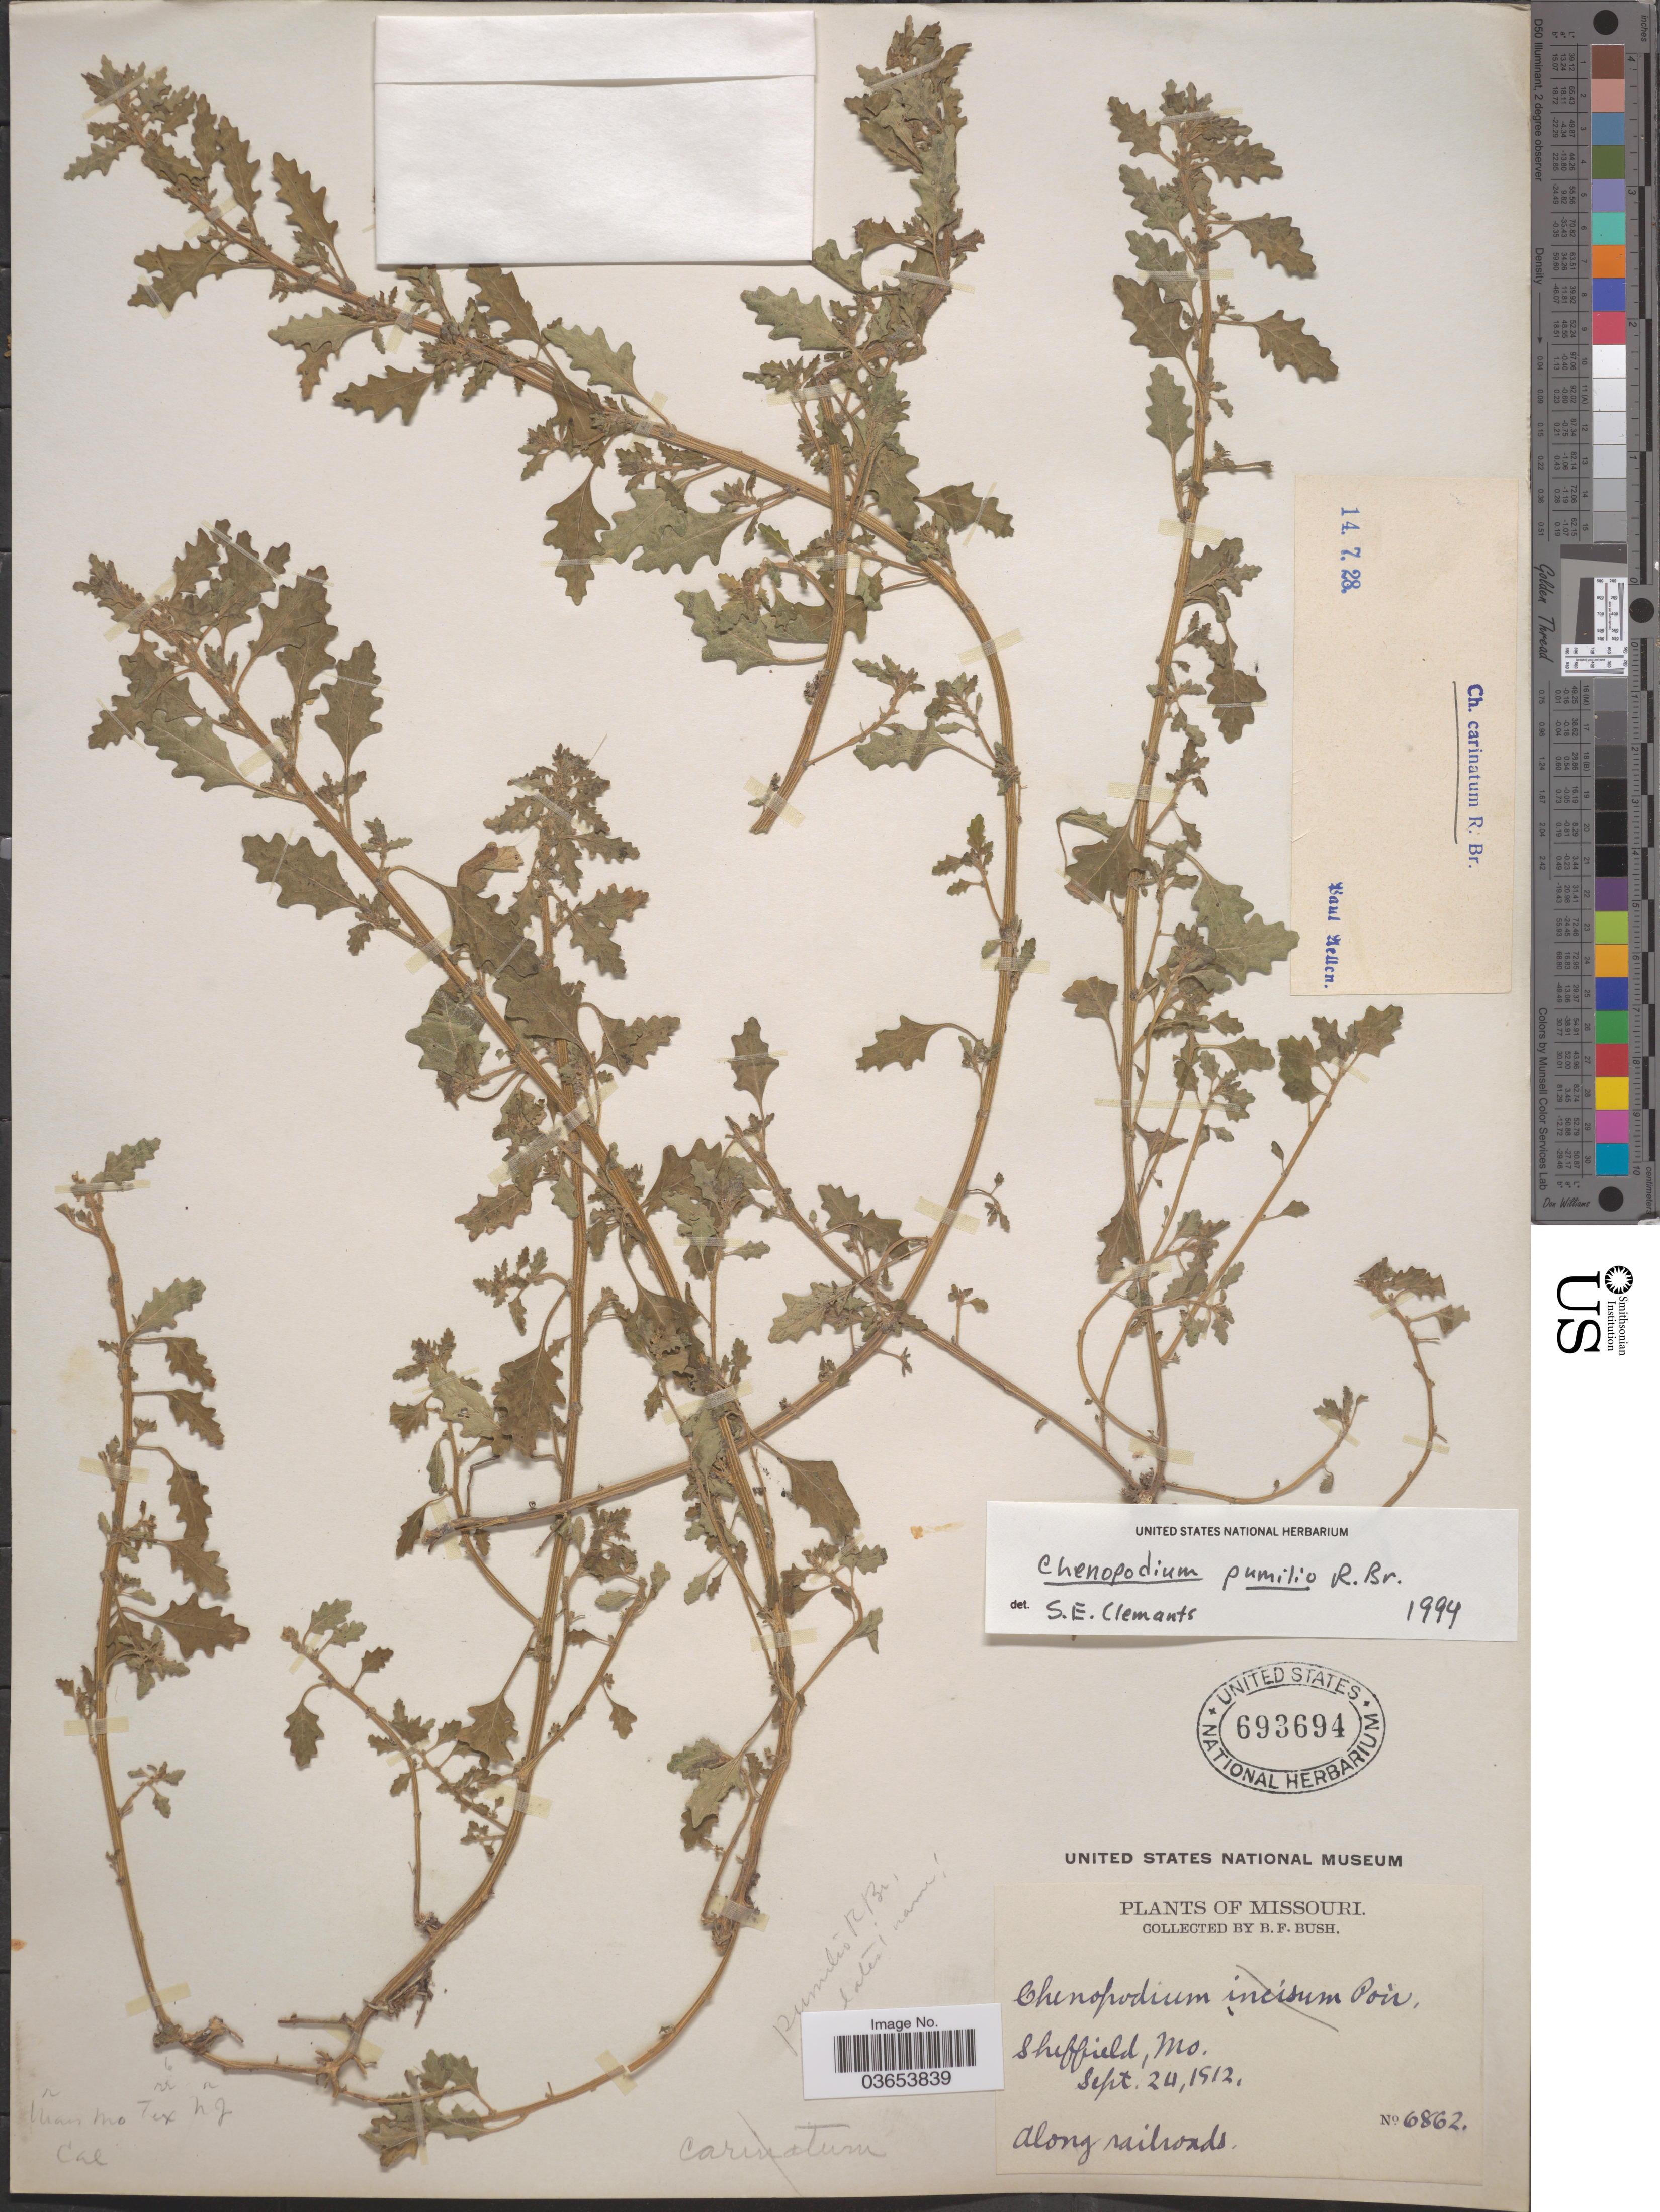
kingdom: Plantae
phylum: Tracheophyta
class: Magnoliopsida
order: Caryophyllales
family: Amaranthaceae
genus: Chenopodium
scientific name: Chenopodium pumilio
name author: R. Br.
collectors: B. F. Bush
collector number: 6862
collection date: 1912-09-24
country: United States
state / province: Missouri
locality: Sheffield. Along railroads.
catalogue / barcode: US 693694